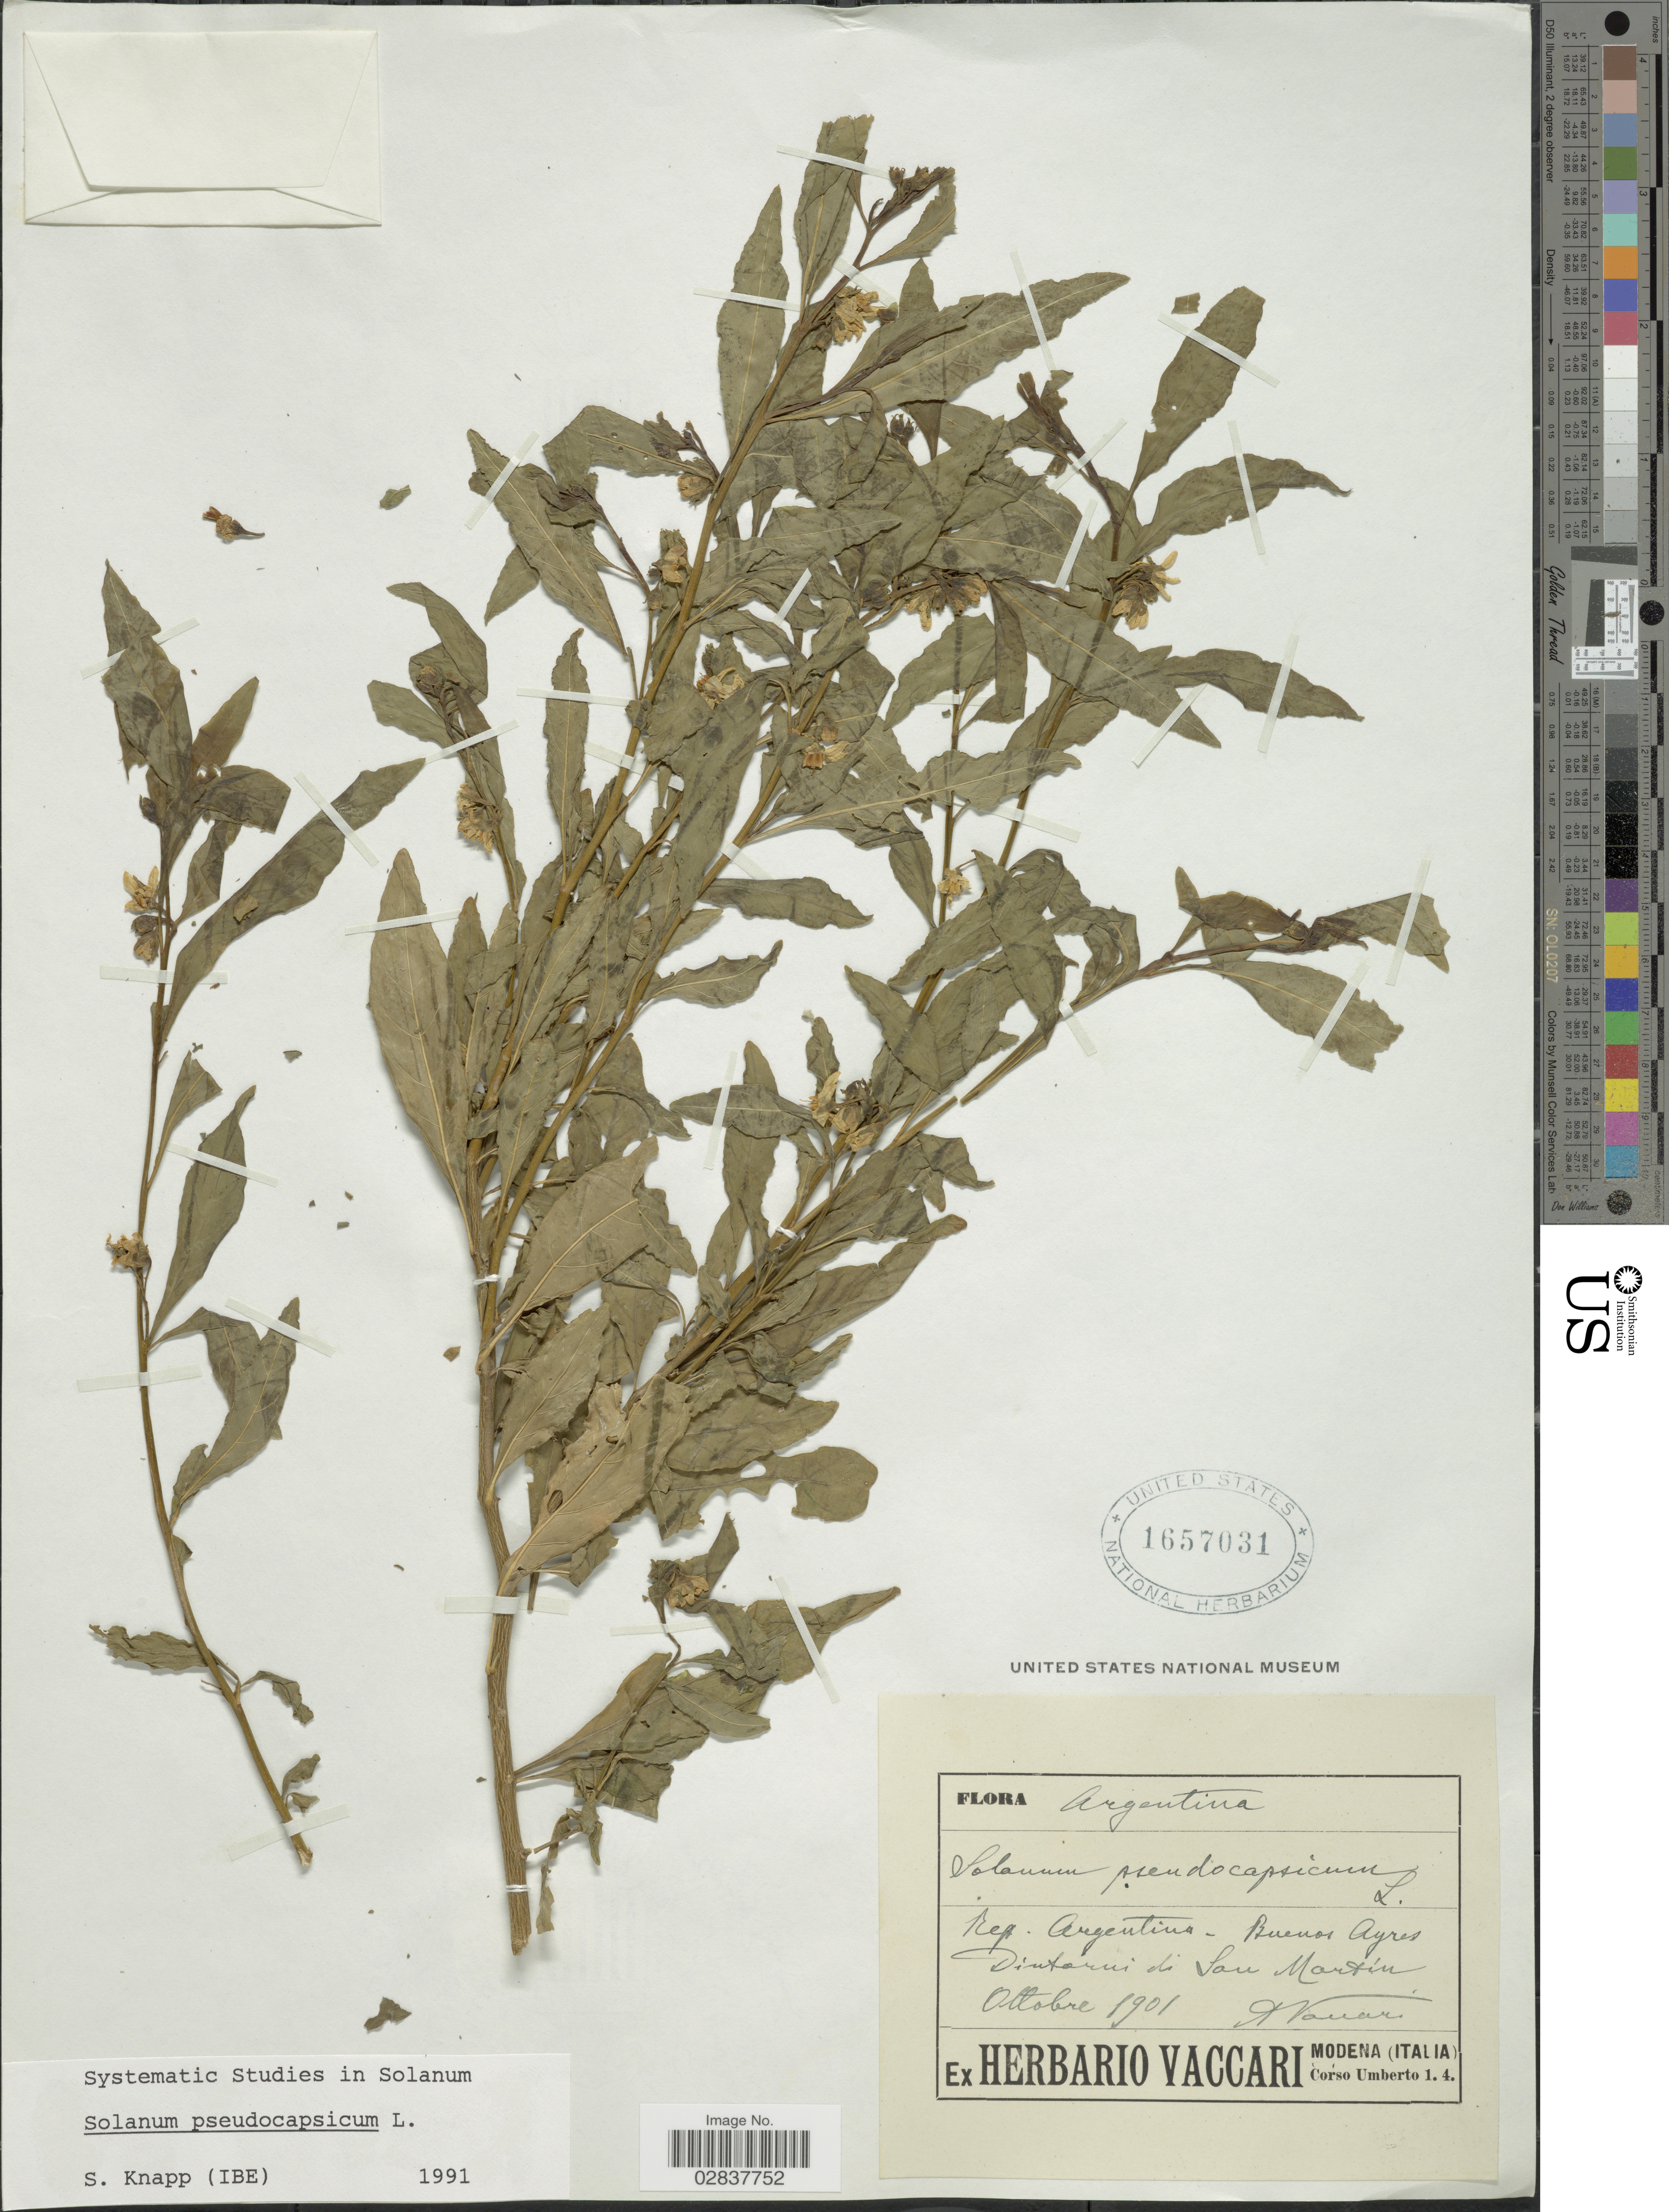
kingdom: Plantae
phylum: Tracheophyta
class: Magnoliopsida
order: Solanales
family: Solanaceae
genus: Solanum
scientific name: Solanum pseudocapsicum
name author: L.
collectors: A. Vaccari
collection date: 1901-10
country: Argentina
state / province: Buenos Aires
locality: Buenos Ayres, Dintarni di San Martin.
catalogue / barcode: US 1657031